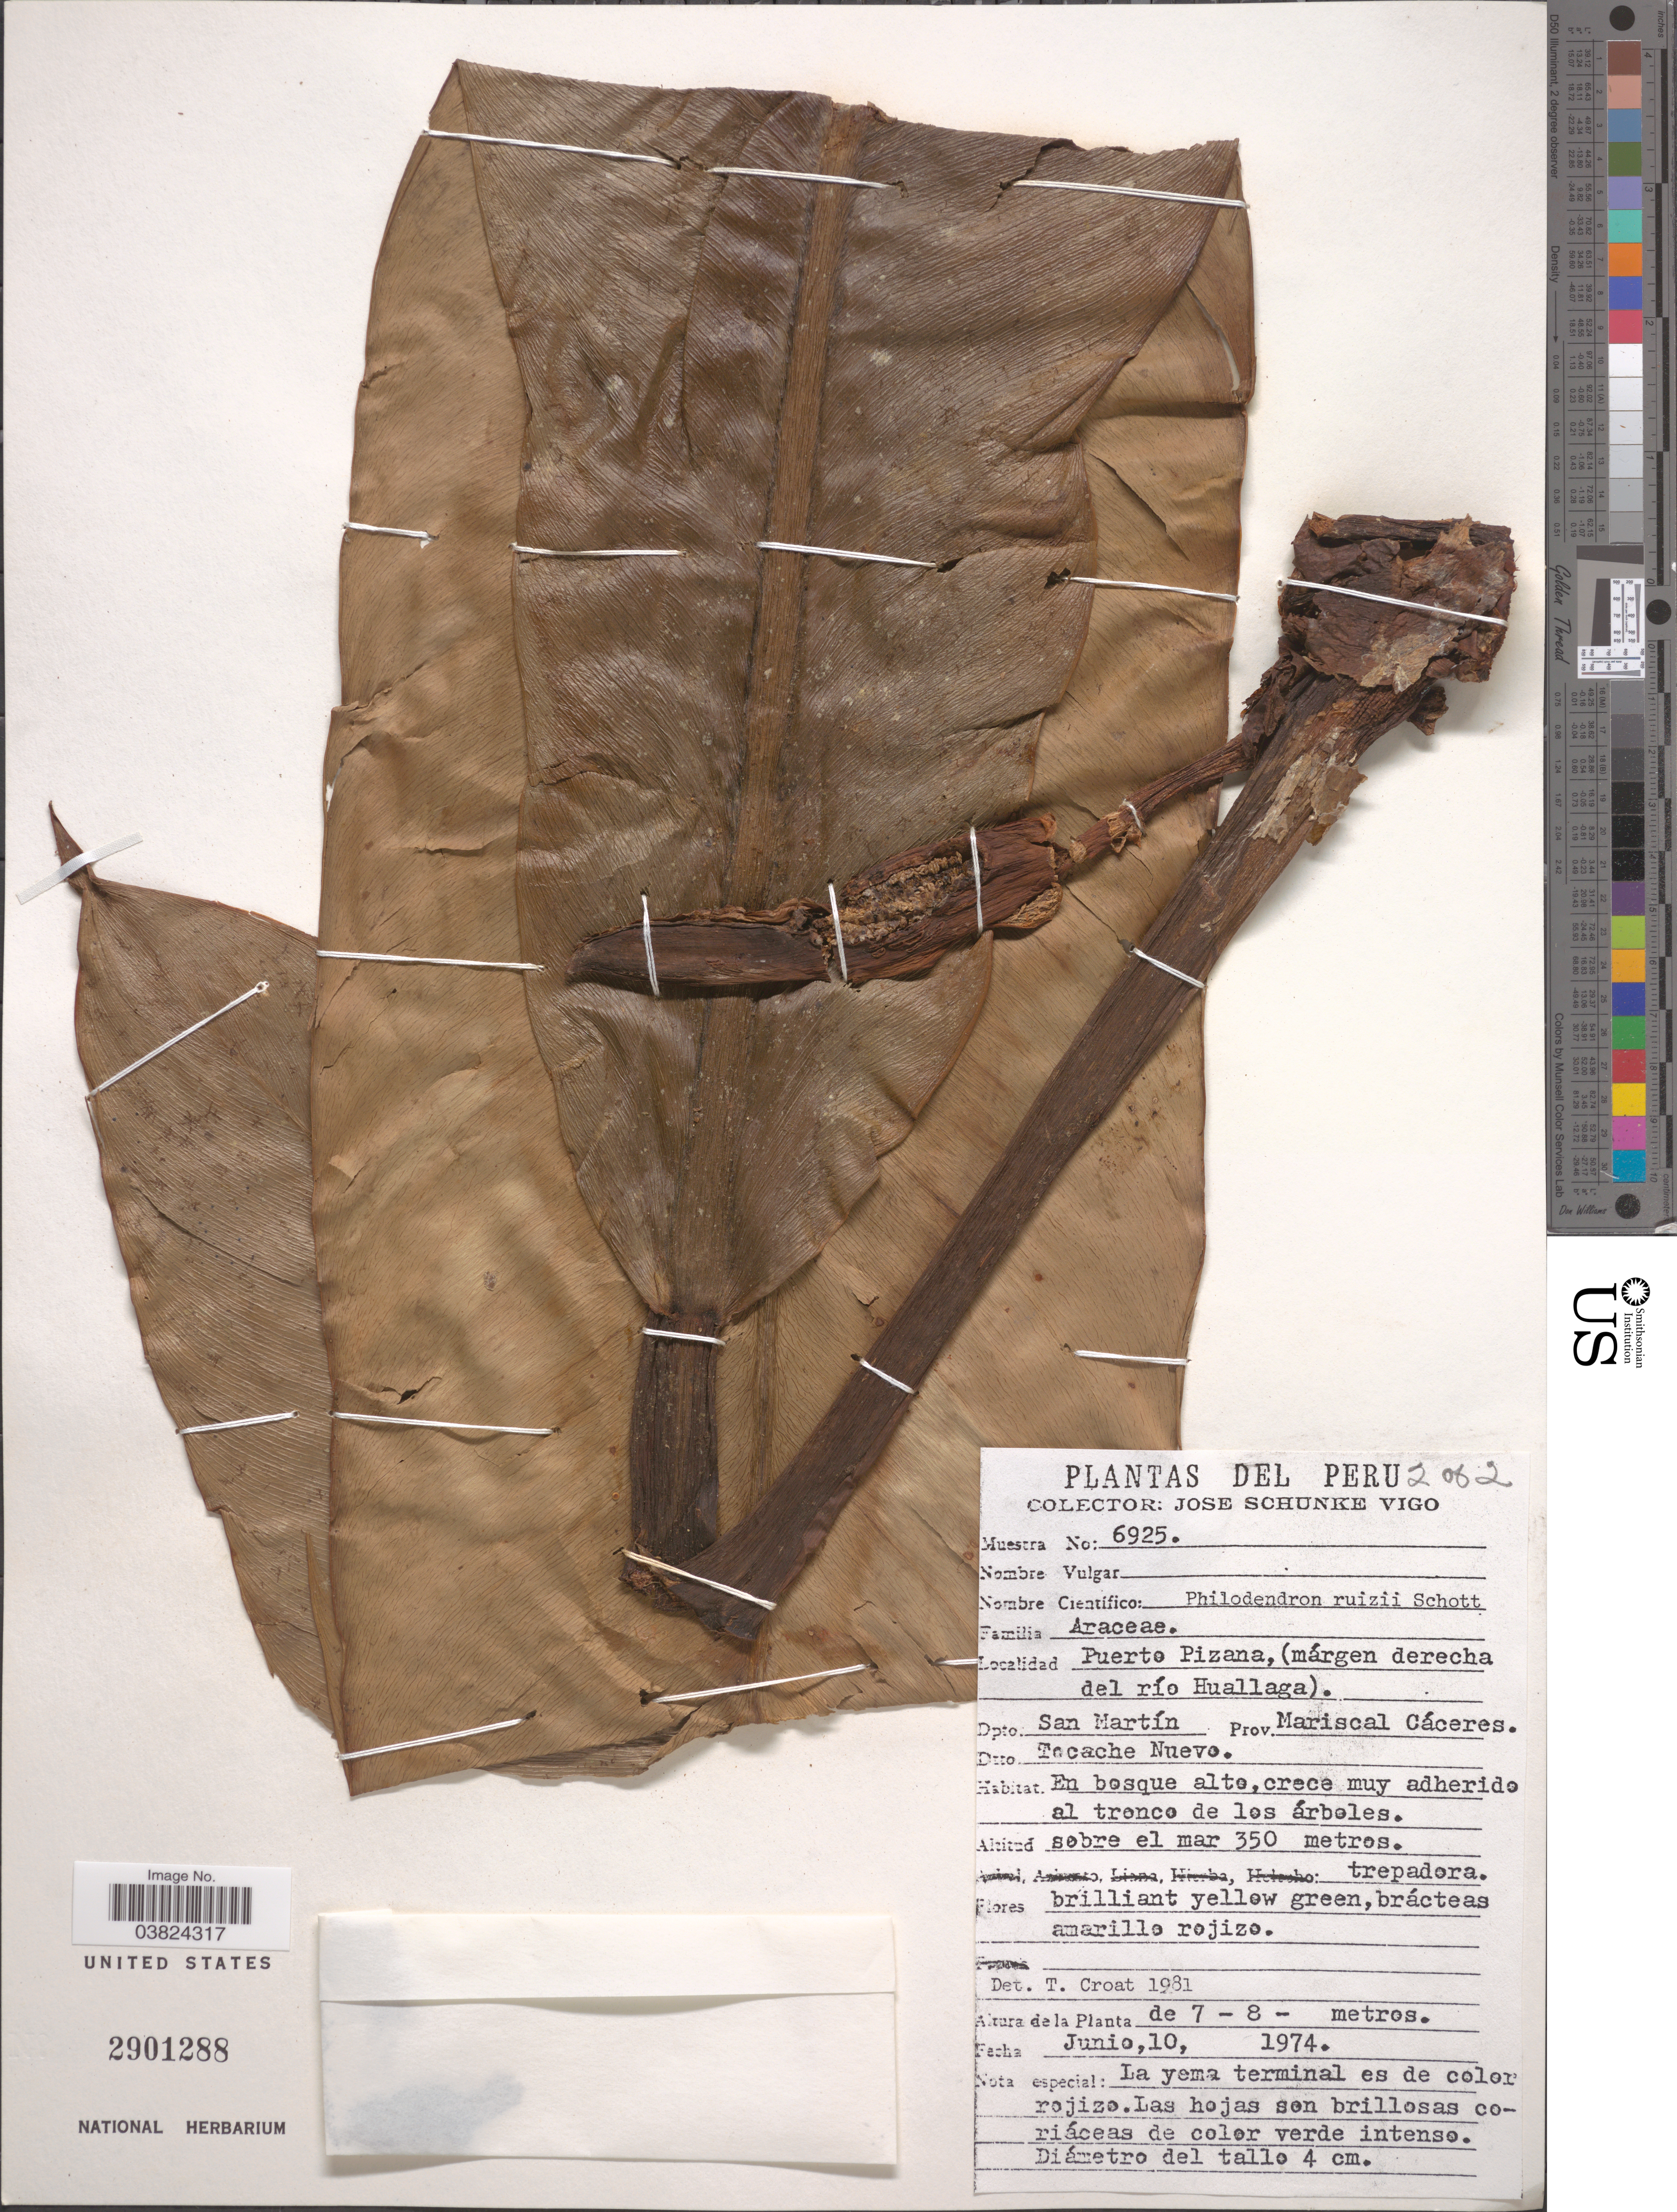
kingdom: Plantae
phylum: Tracheophyta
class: Liliopsida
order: Alismatales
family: Araceae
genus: Philodendron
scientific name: Philodendron ruizii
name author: Schott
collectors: J. Schunke Vigo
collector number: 6925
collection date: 1974-06-10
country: Peru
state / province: San Martín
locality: Puerto Pizana, (márgen derecha del río Huallaga). Dpto. San Martín. Prov. Mariscal Cáceres. Dtto. Tocache Nuevo.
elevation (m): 350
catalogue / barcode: US 2901288